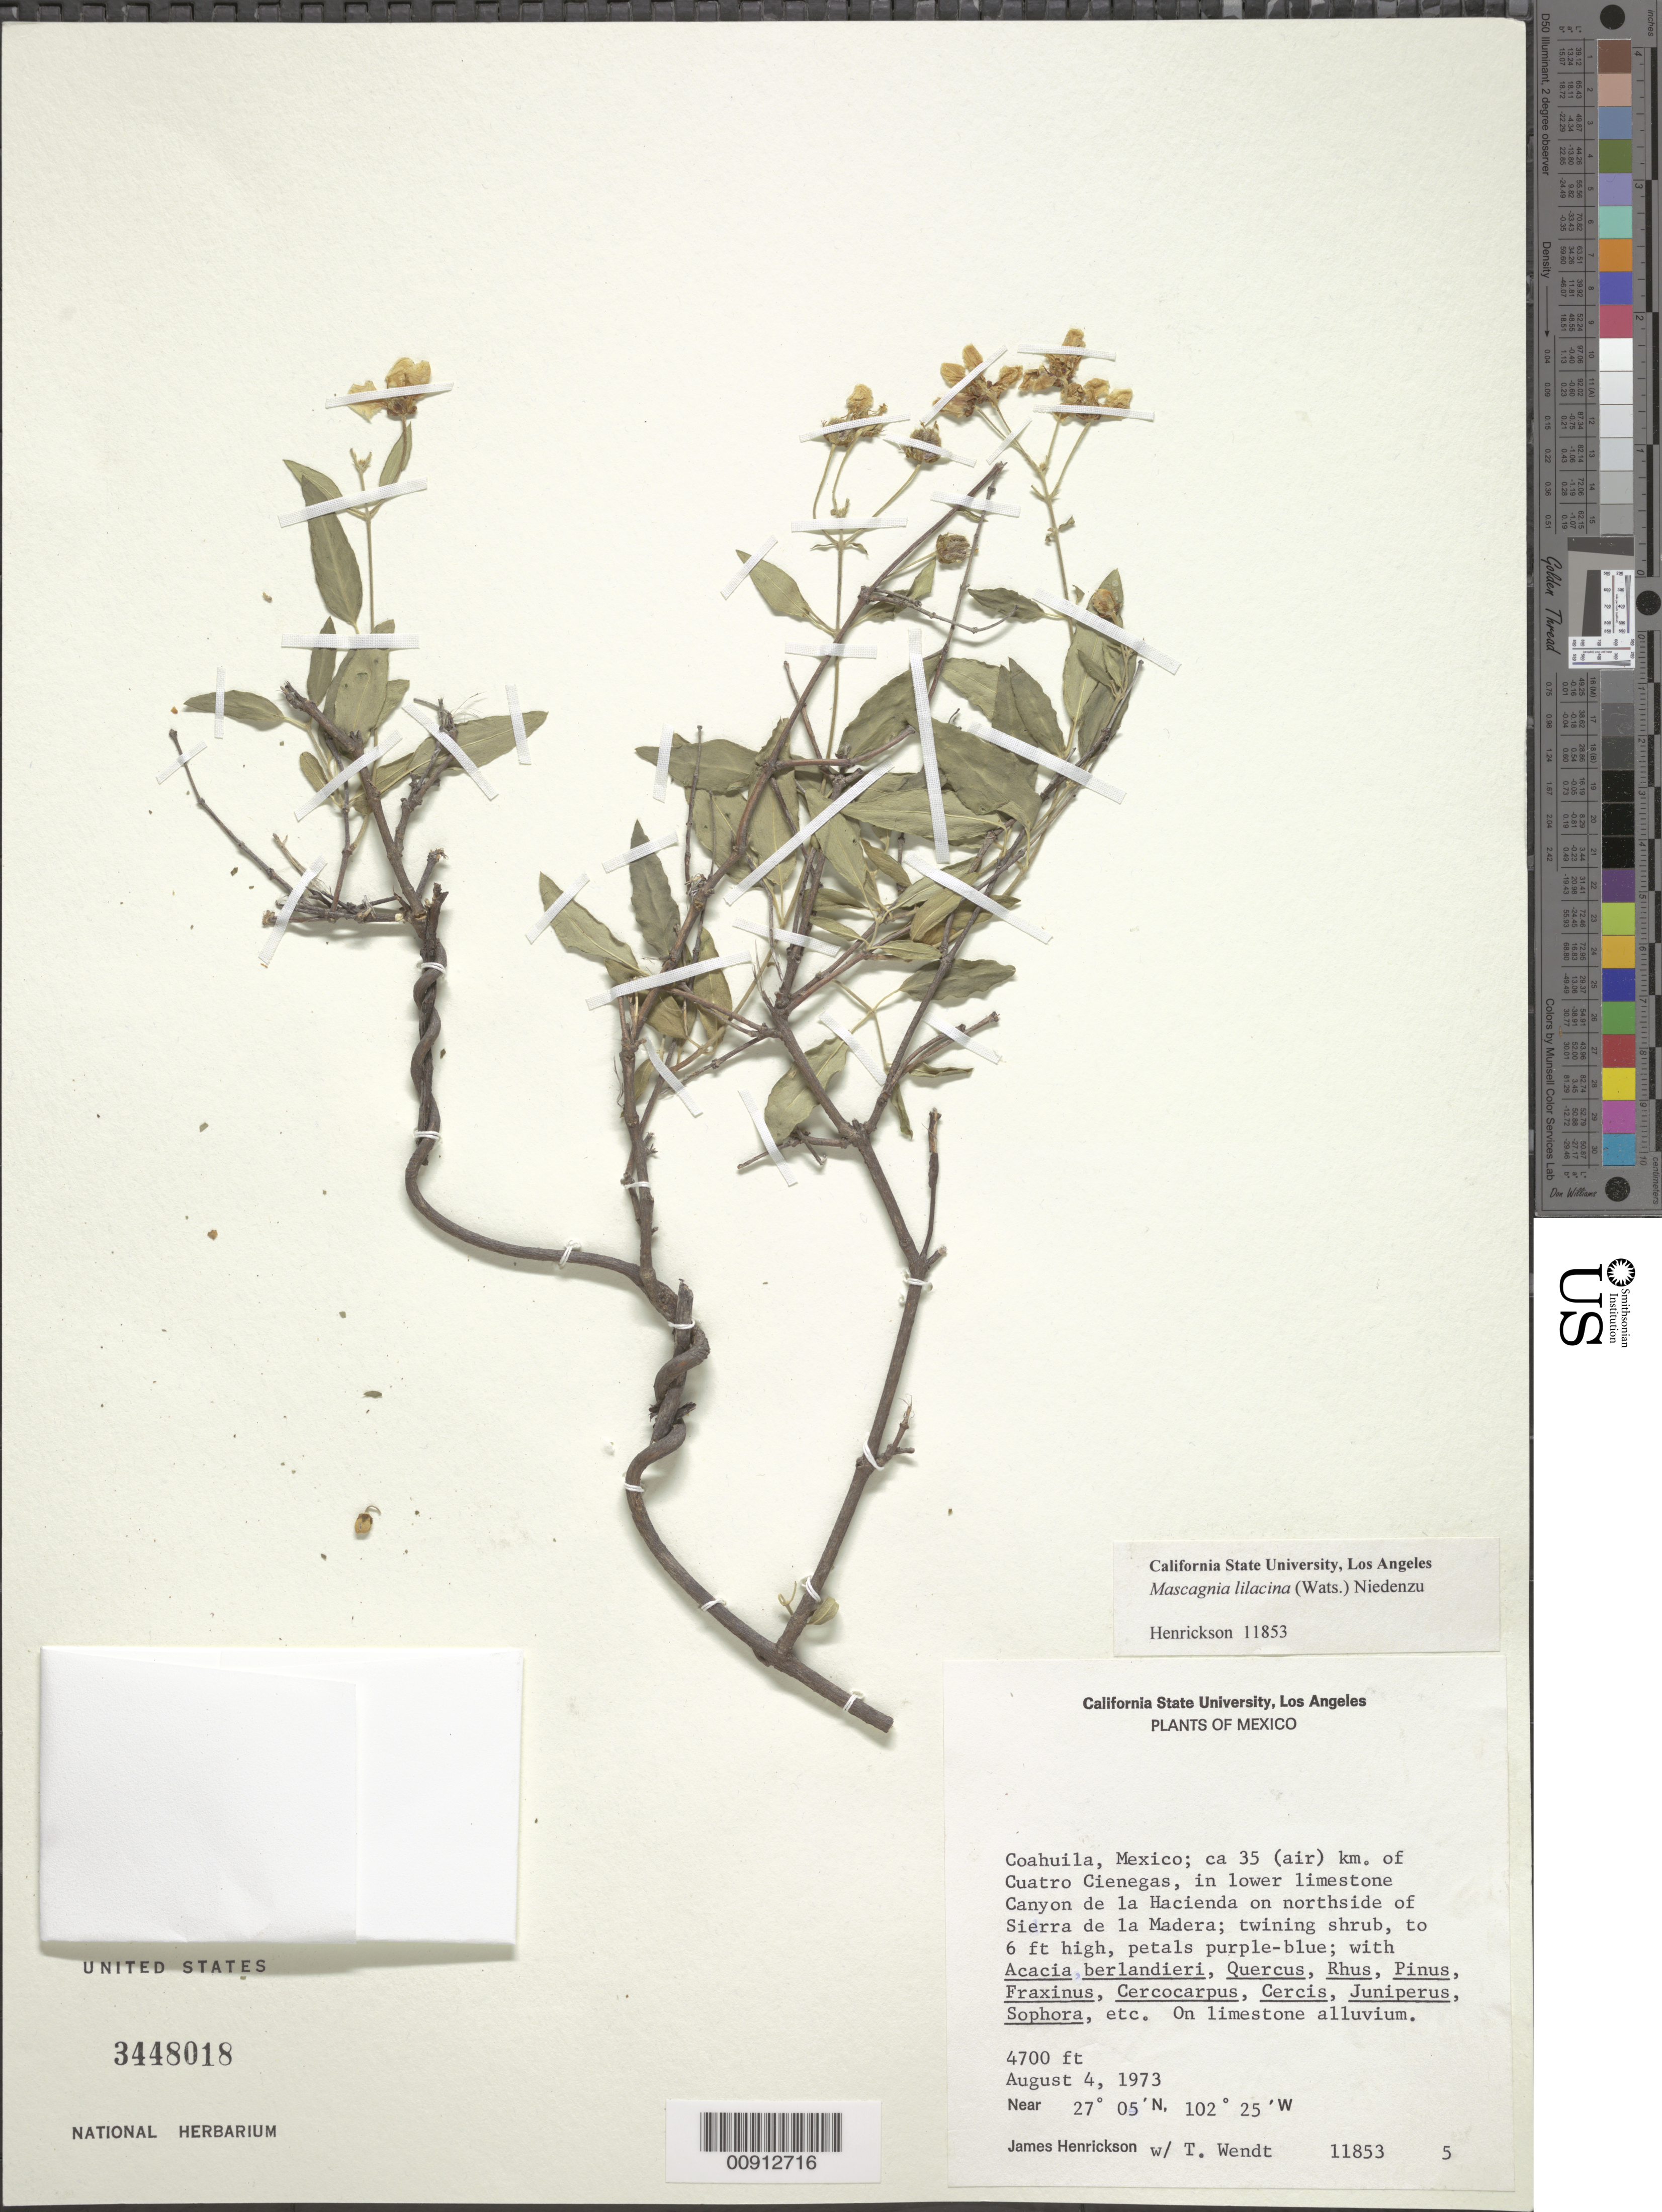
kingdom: Plantae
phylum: Tracheophyta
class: Magnoliopsida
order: Malpighiales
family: Malpighiaceae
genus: Mascagnia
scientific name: Mascagnia lilacina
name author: (S. Watson) Nied.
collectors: J. Henrickson, T. L. Wendt & F. Chiang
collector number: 11853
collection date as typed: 04 Aug 1973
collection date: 1973-08-04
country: Mexico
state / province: Coahuila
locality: Coahuila; ca 35 (air) km. of Cuatro Cienagas, in lower limestone Canyon de la Hacienda on northside of Sierra de la Madera.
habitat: W/Acacia berlandieri, Quercus, Rhus, Pinus, Fraxinus, Cercocarpus, Cercis, Juniperus, Sophora, etc. On limestone alluvium.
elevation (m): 1433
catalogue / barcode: US 3448018